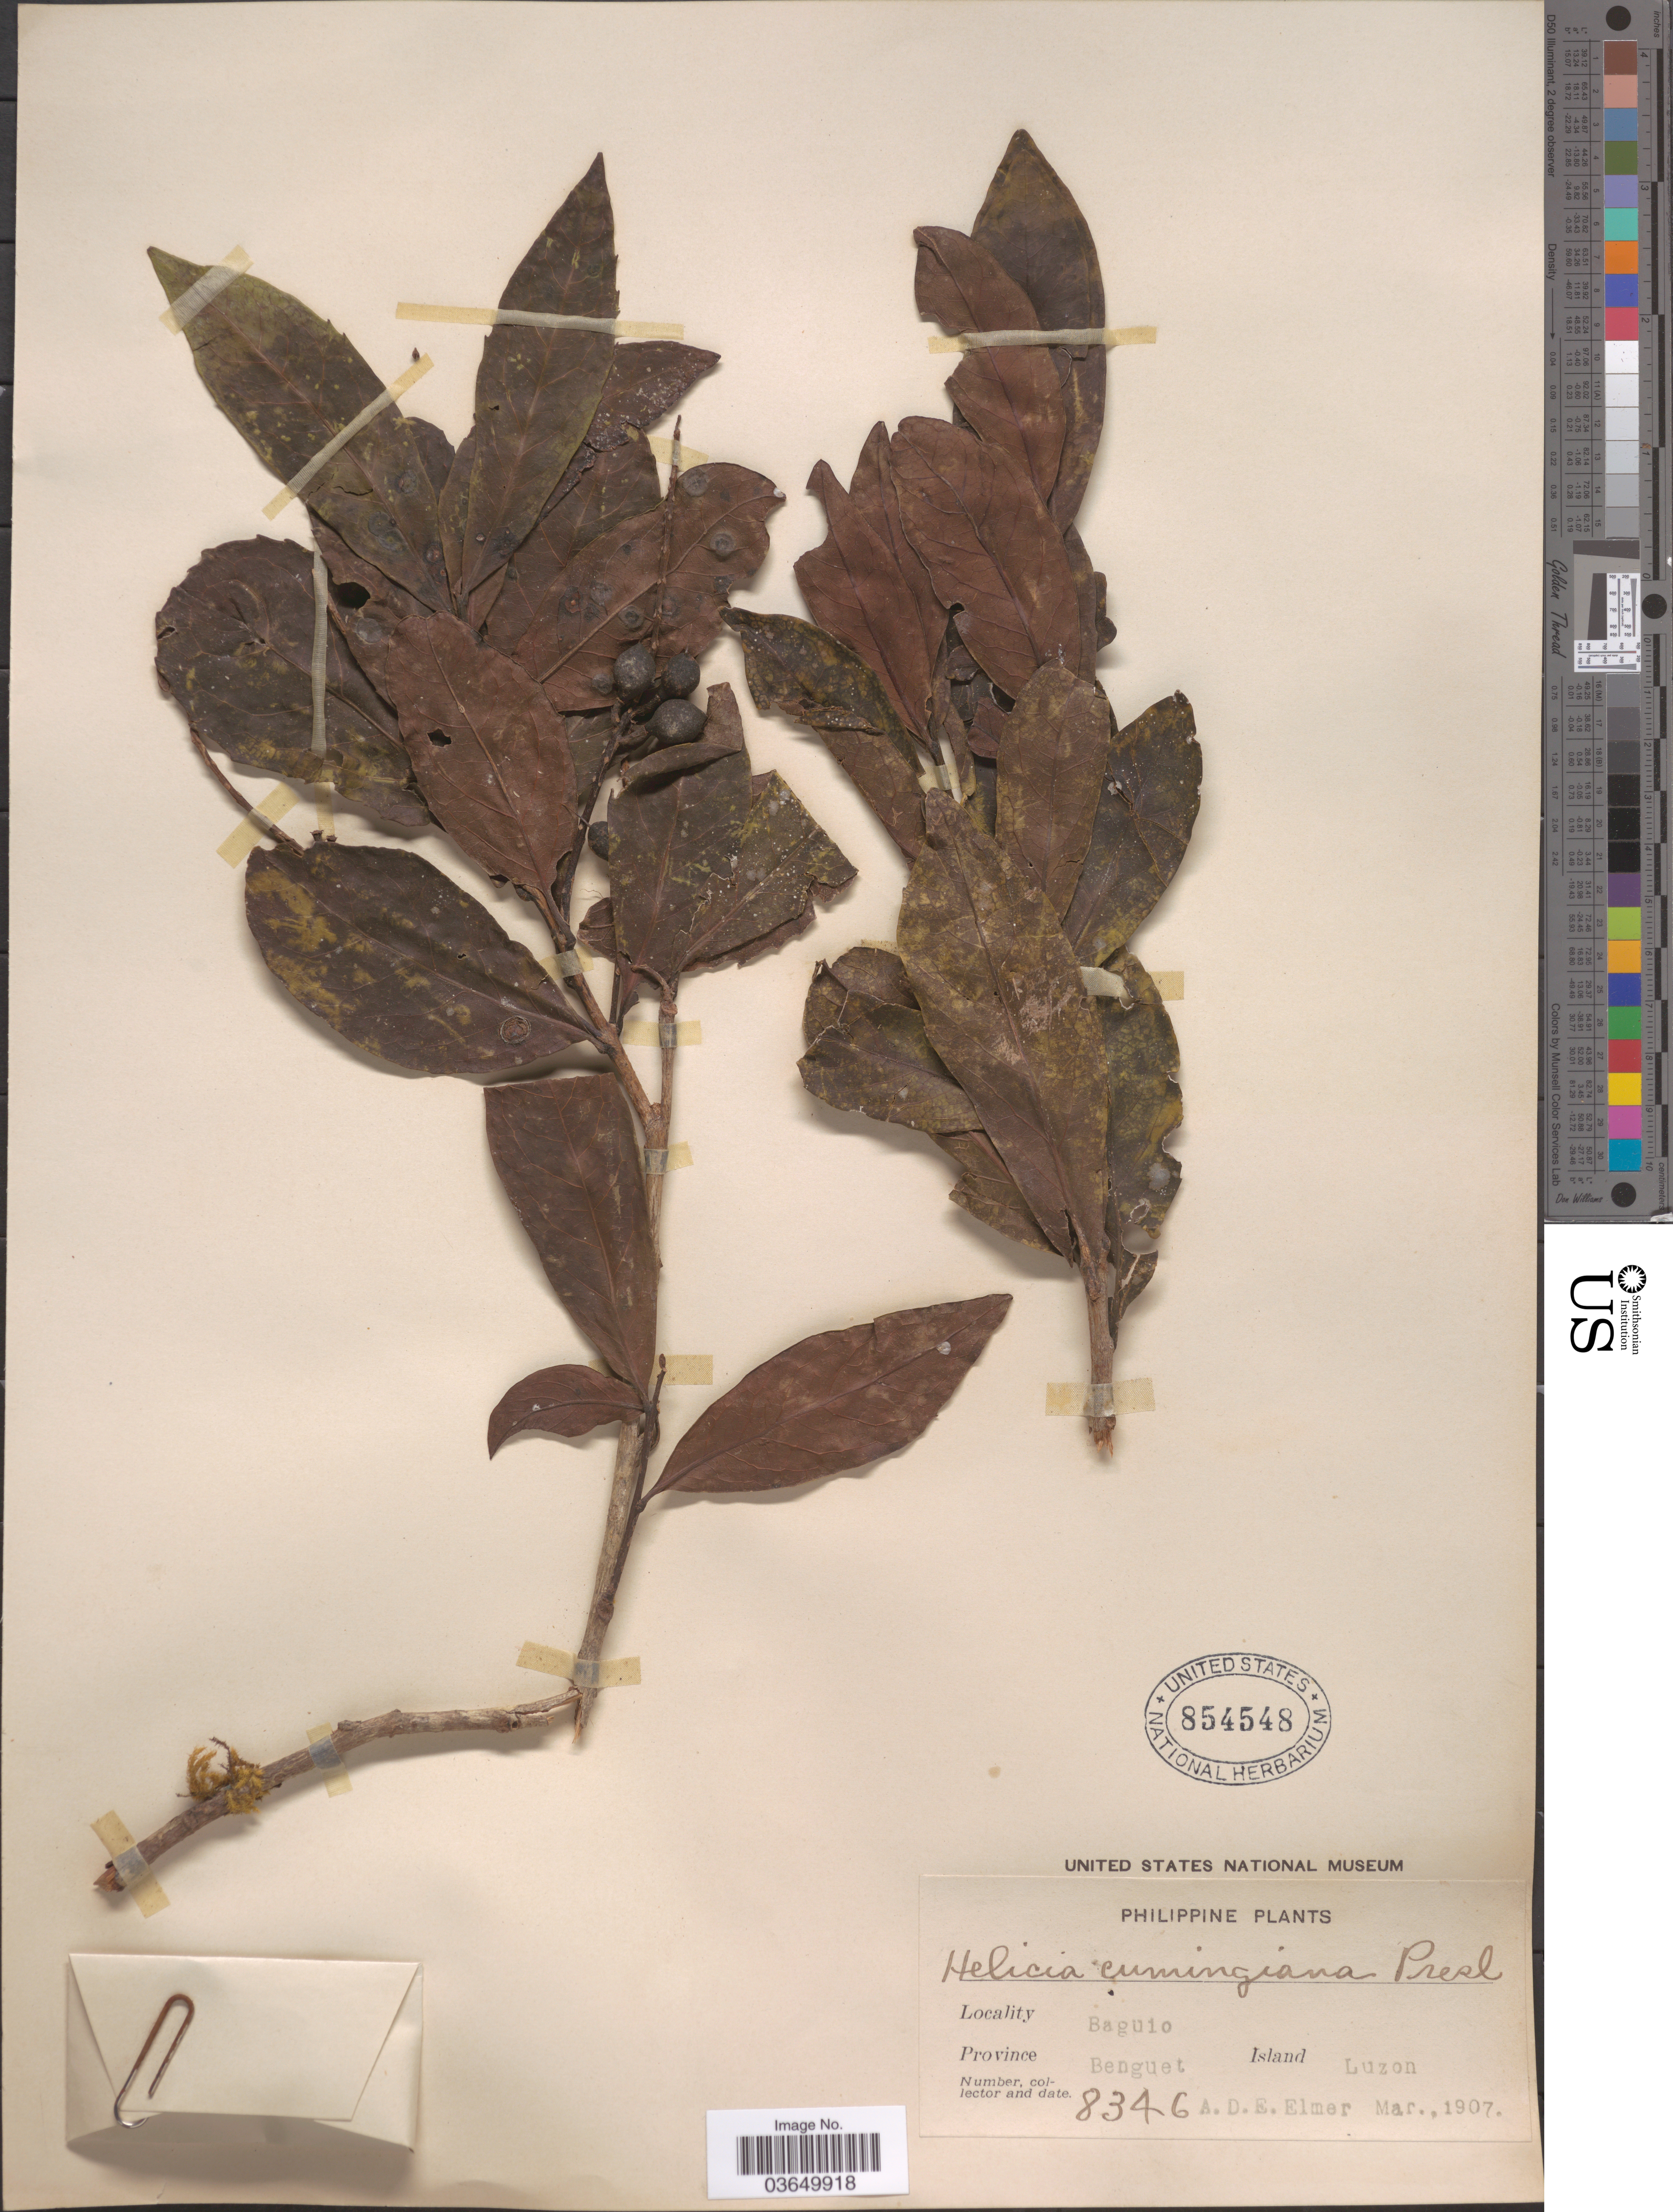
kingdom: Plantae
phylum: Tracheophyta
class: Magnoliopsida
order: Proteales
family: Proteaceae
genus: Helicia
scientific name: Helicia cumingiana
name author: C. Presl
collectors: A. D. E. Elmer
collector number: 8346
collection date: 1907-03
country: Philippines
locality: Baguio. Province Benguet. Island Luzon.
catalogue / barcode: US 854548